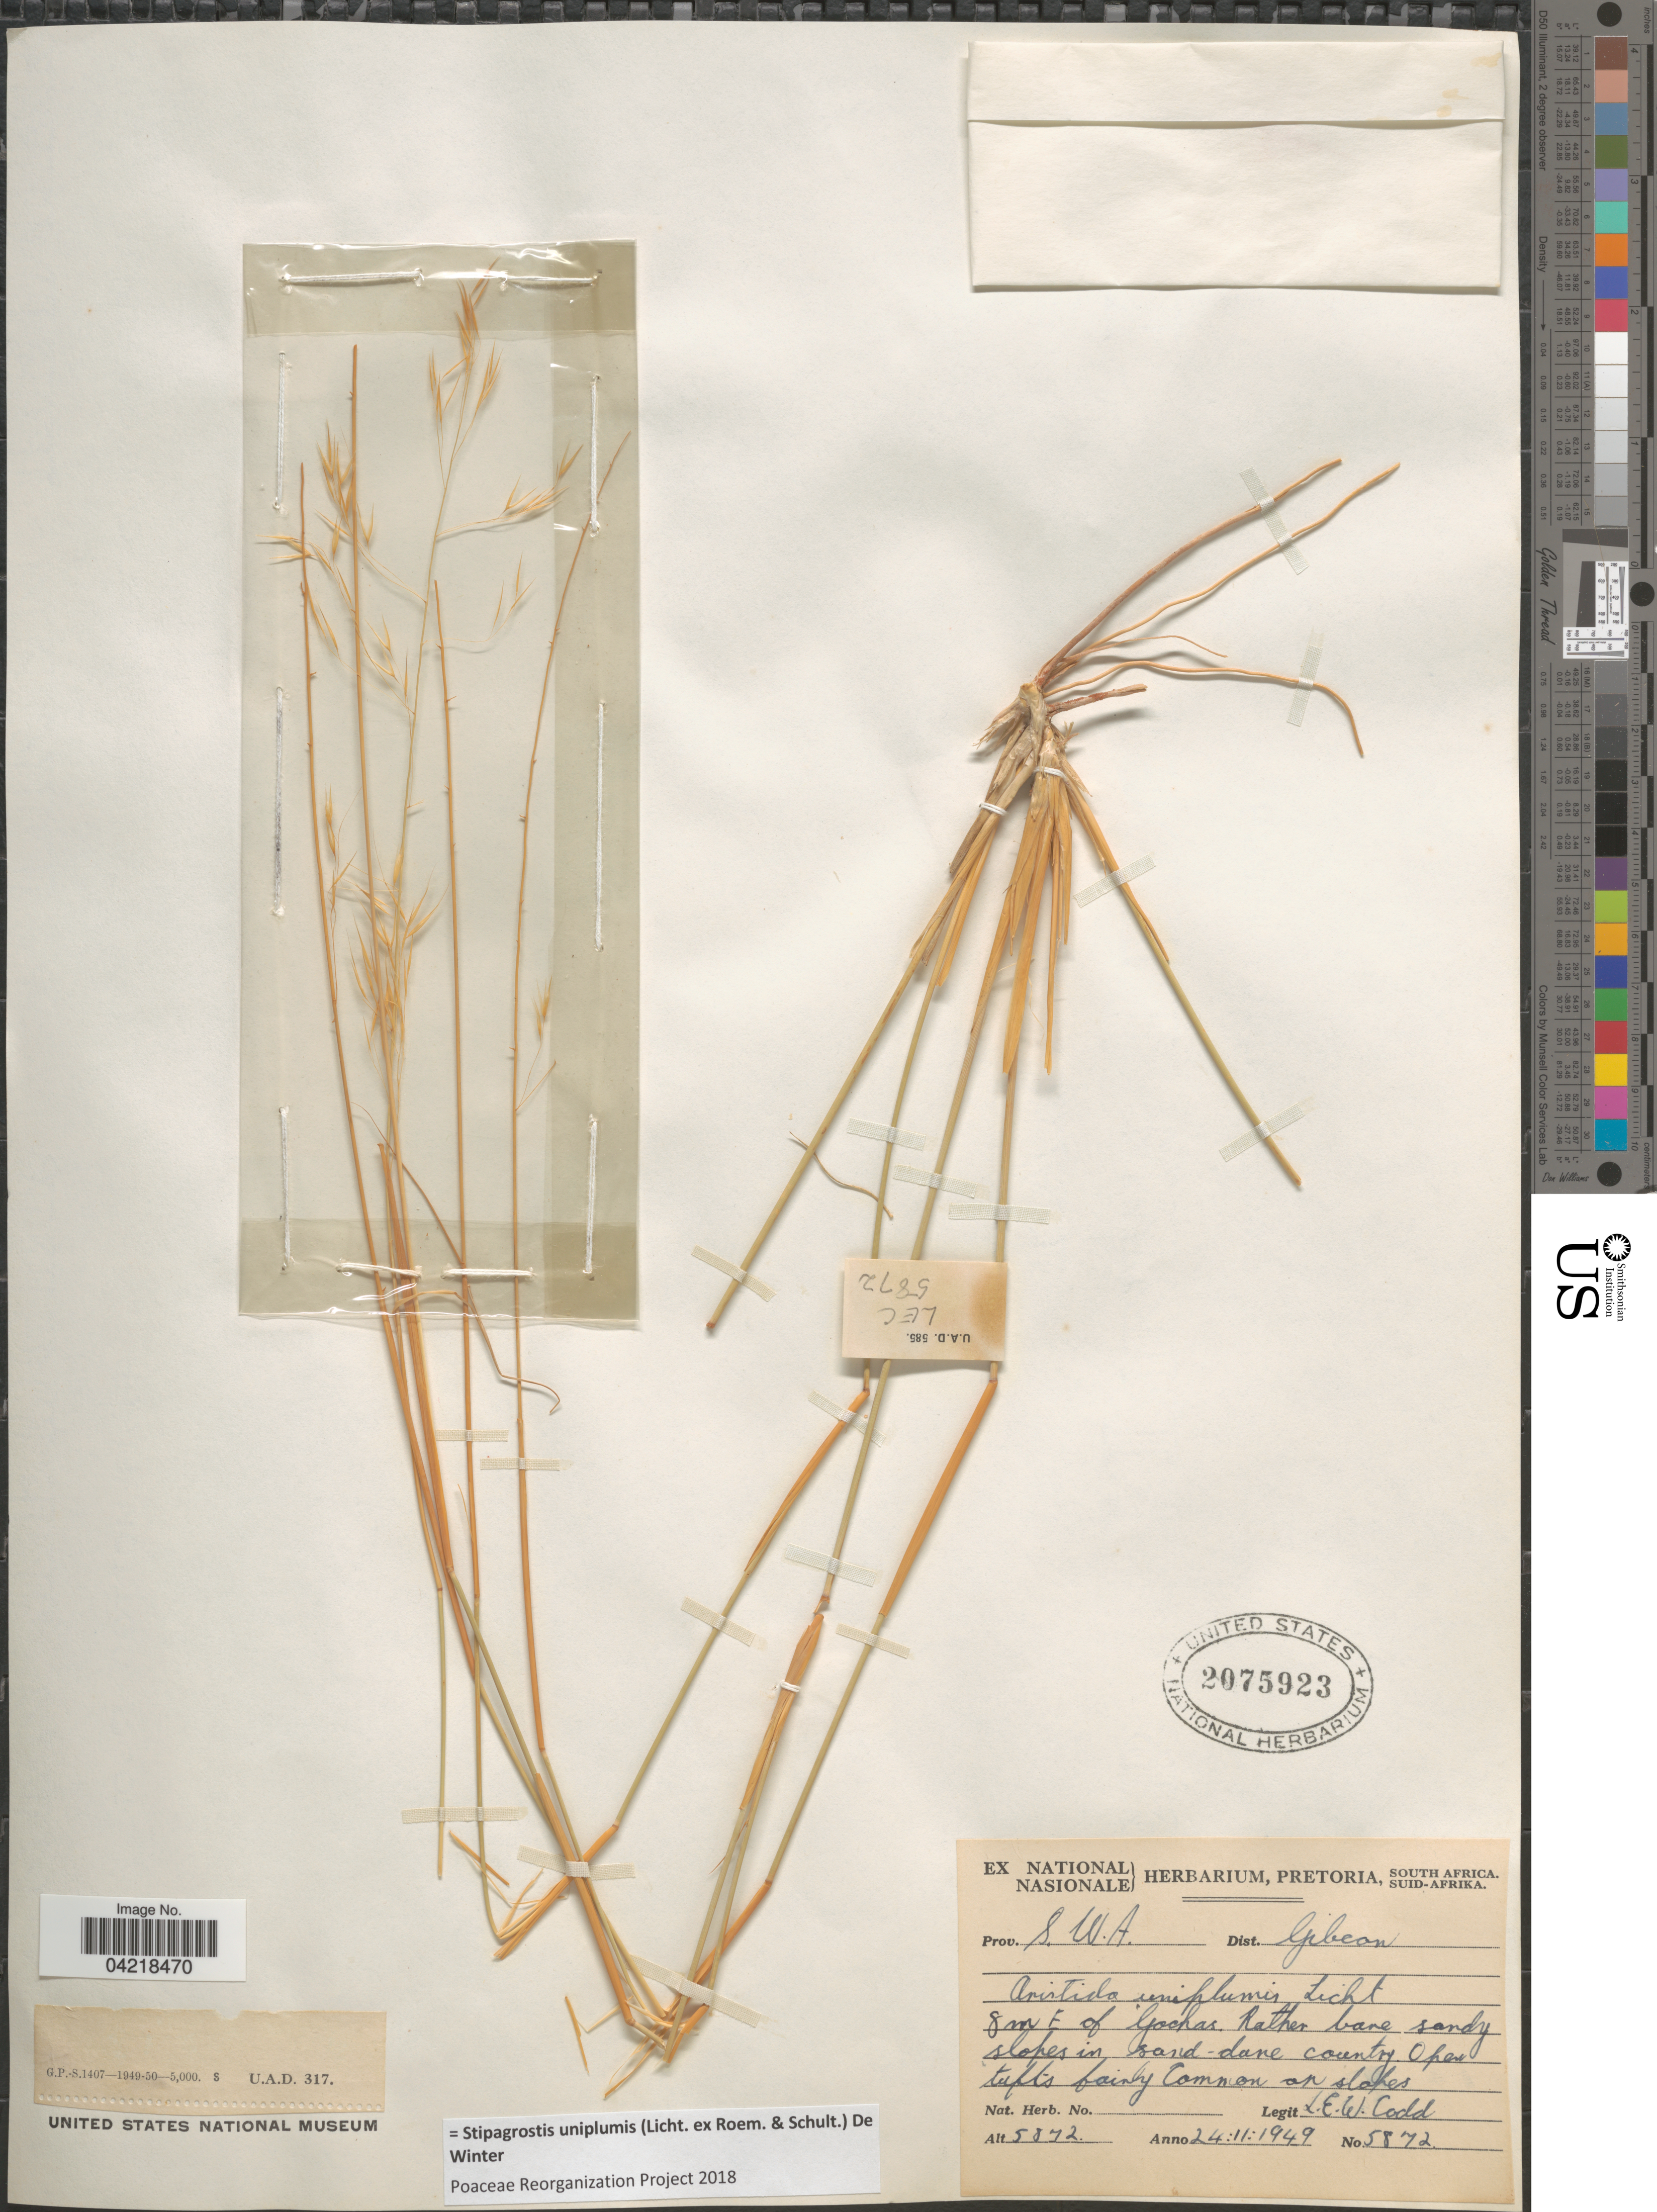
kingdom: Plantae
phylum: Tracheophyta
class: Liliopsida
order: Poales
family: Poaceae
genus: Stipagrostis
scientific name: Stipagrostis uniplumis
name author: (Licht.) De Winter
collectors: L. Codd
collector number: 5872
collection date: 1949-11-24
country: Namibia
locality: Prov. S.W.A. Dist. Gibeon. 8m E of Gochas. Rather bare sandy slopes in sand-dune country. Open tufts fairly common on slopes.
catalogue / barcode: US 2075923